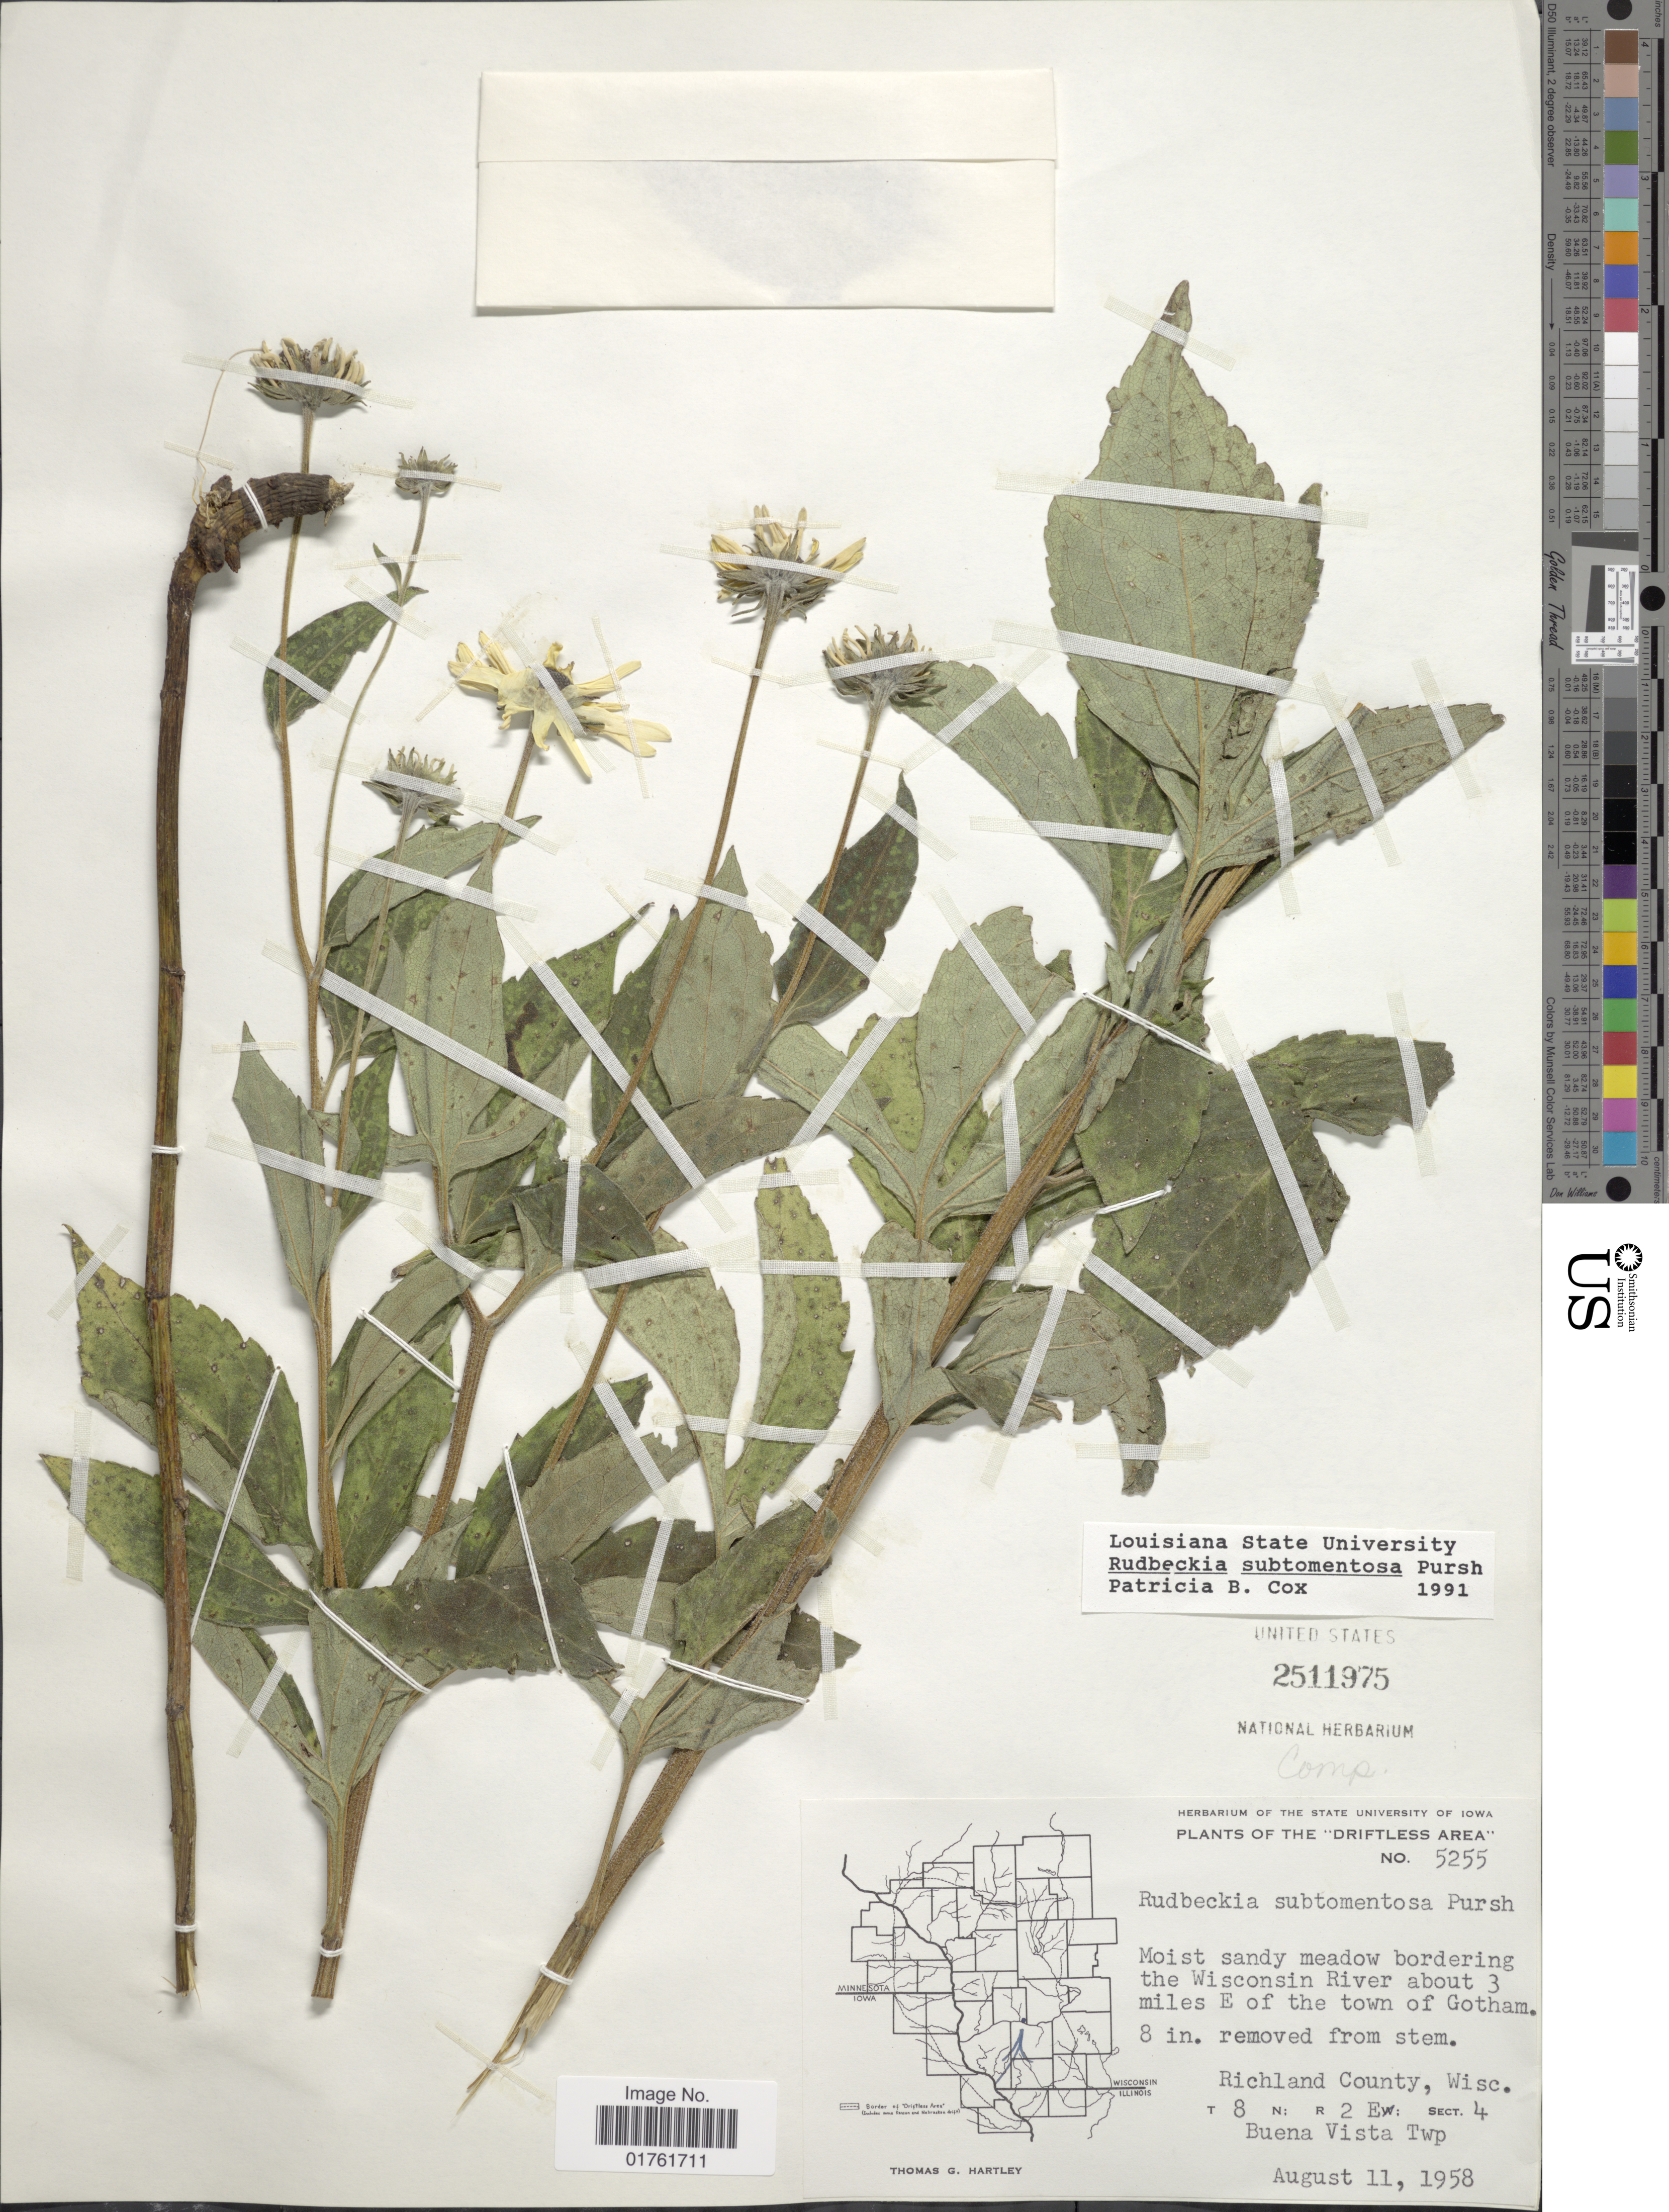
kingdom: Plantae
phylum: Tracheophyta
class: Magnoliopsida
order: Asterales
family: Asteraceae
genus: Rudbeckia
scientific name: Rudbeckia subtomentosa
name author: Pursh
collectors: T. G. Hartley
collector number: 5255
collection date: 1958-08-11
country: United States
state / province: Wisconsin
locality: The'Driftless Area', Moist sandy meadow bordering the Wisconsin River about 3 miles E of the town of Gotham, Richland County, T 8 N; R 2 E; Sect 4, Buena Vista twp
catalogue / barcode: US 2511975